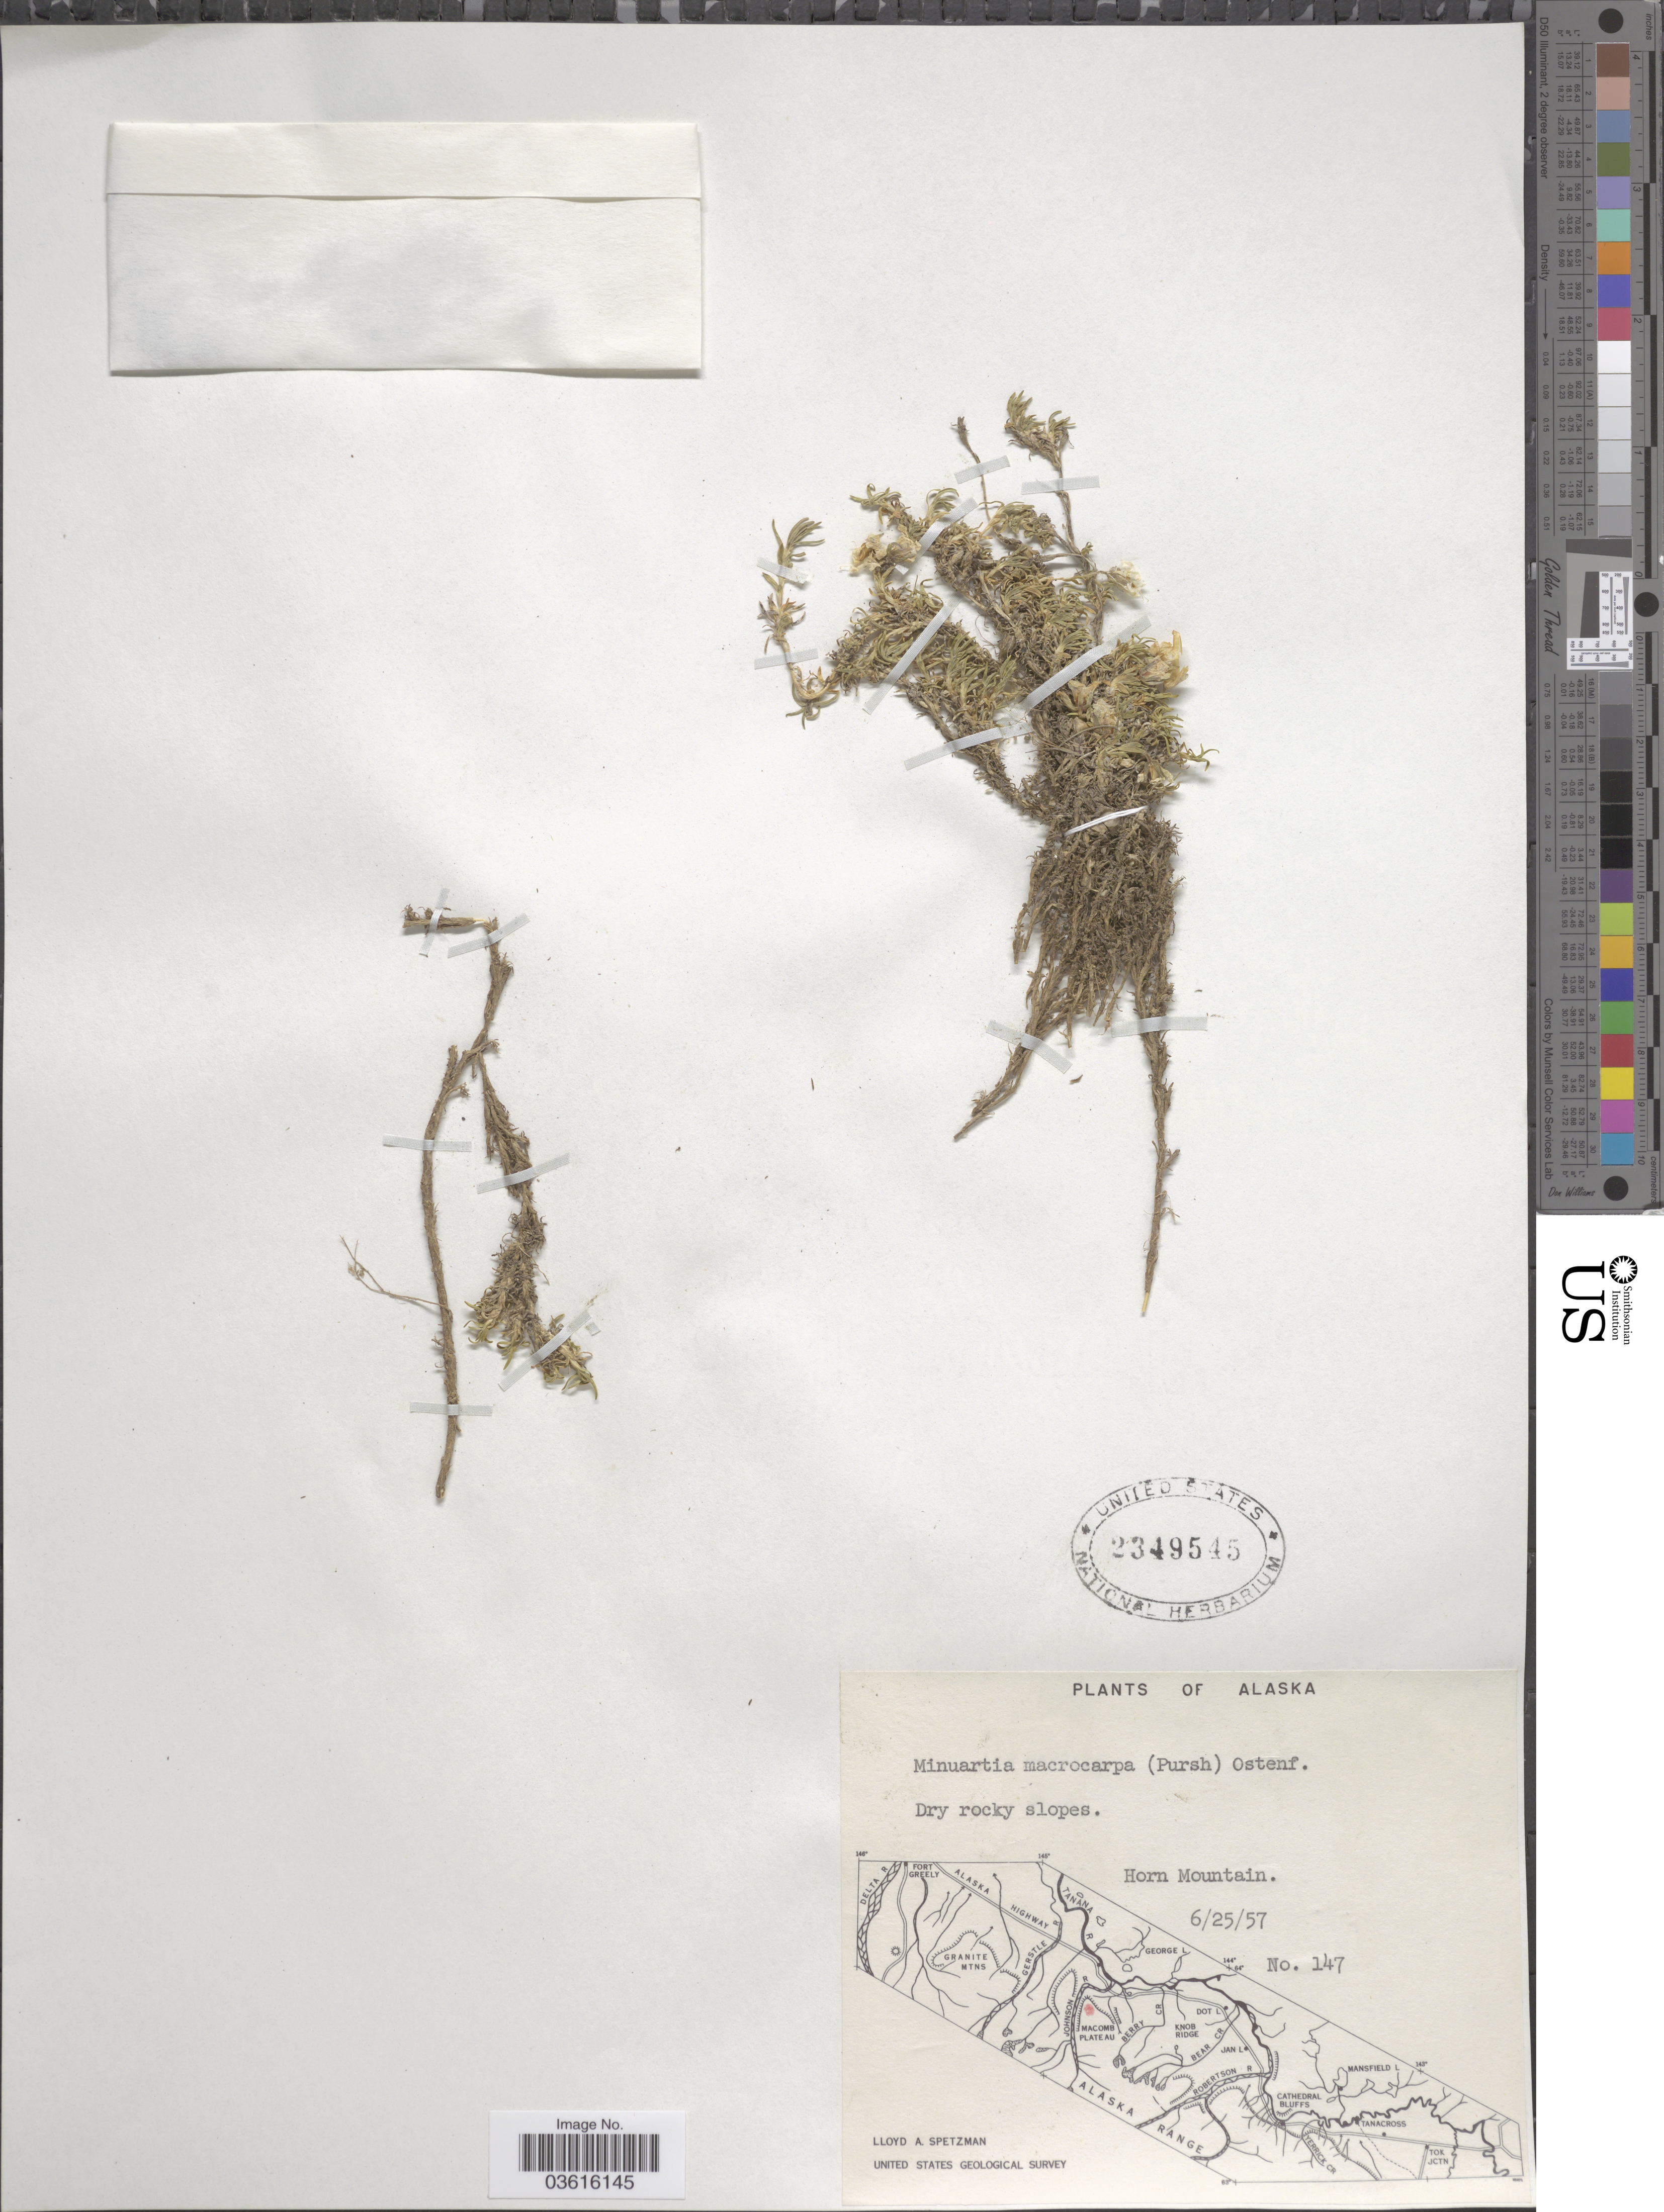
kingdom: Plantae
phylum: Tracheophyta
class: Magnoliopsida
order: Caryophyllales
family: Caryophyllaceae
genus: Pseudocherleria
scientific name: Pseudocherleria macrocarpa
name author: (Pursh) Dillenb. & Kadereit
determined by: U.S. National Herbarium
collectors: L. Spetzman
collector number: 147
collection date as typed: Transcribed d/m/y: 25/6/57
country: United States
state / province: Alaska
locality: Horn Mountain.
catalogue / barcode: US 2349545